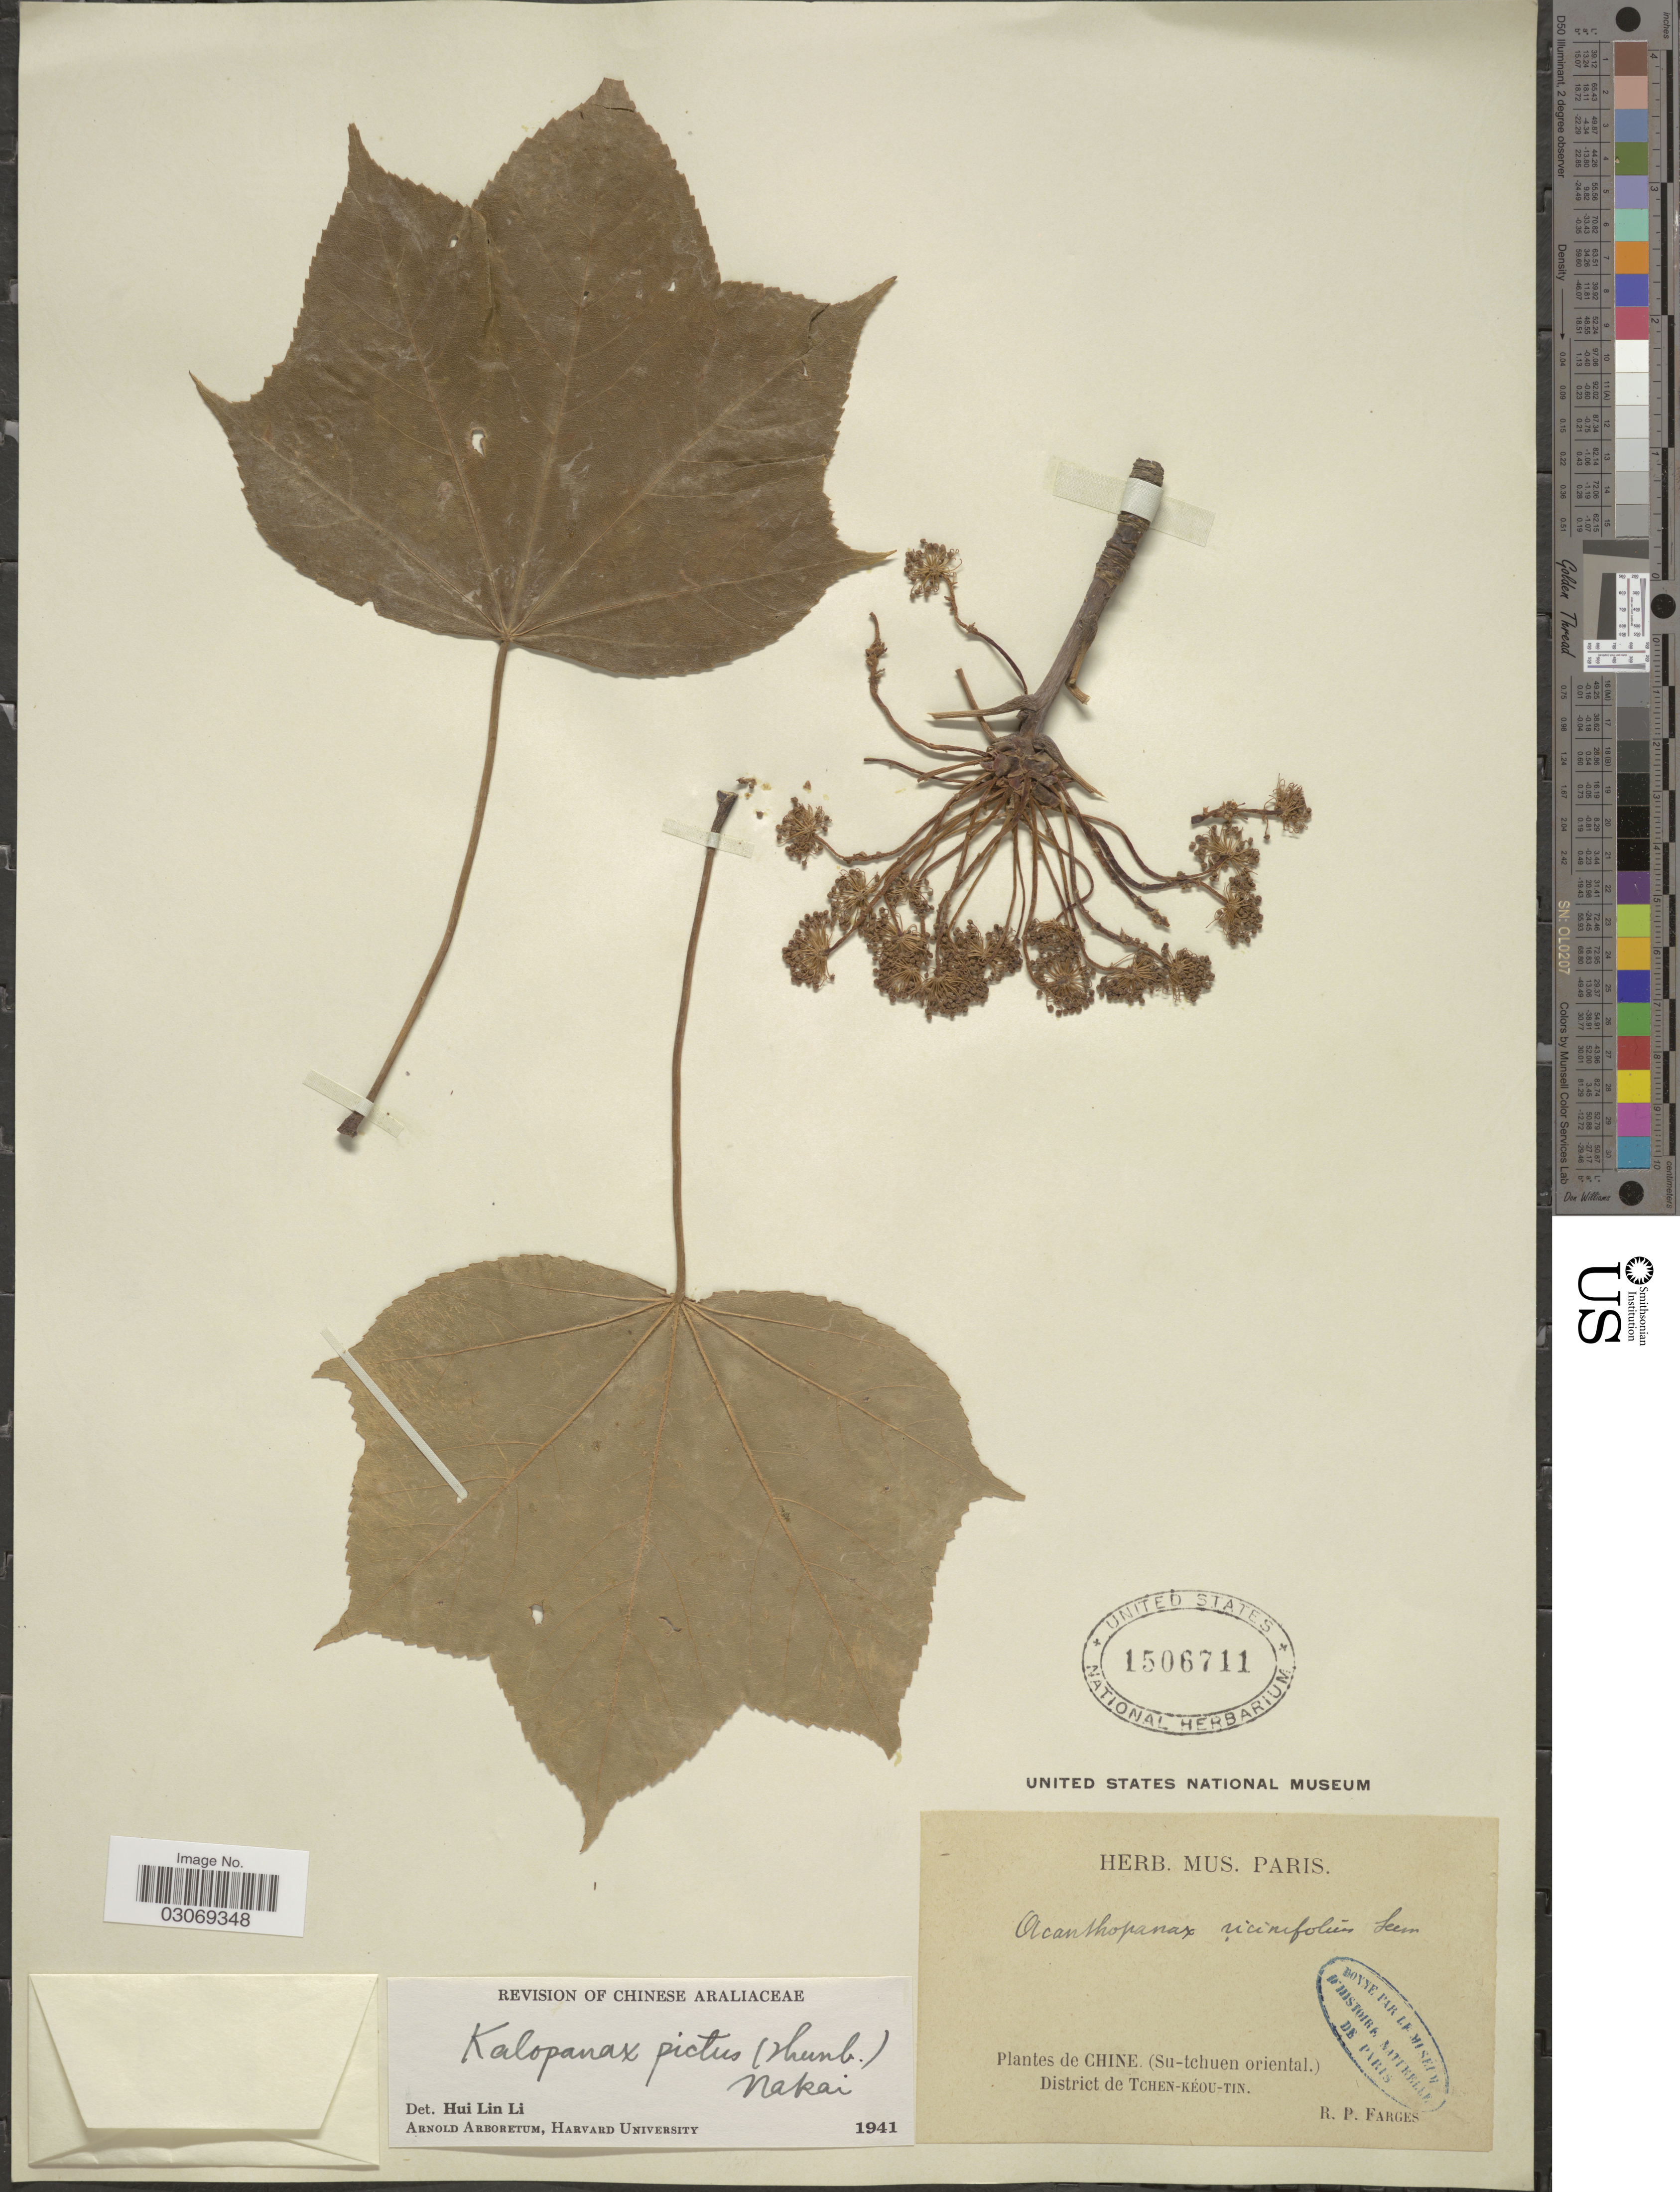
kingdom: Plantae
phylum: Tracheophyta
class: Magnoliopsida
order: Apiales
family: Araliaceae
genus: Kalopanax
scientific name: Kalopanax pictus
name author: (Thunb.) Nakai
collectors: R. Farges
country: China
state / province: Sichuan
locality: (Su-tchuen oriental). District de Tchen-Kéou-Tin.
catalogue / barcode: US 1506711